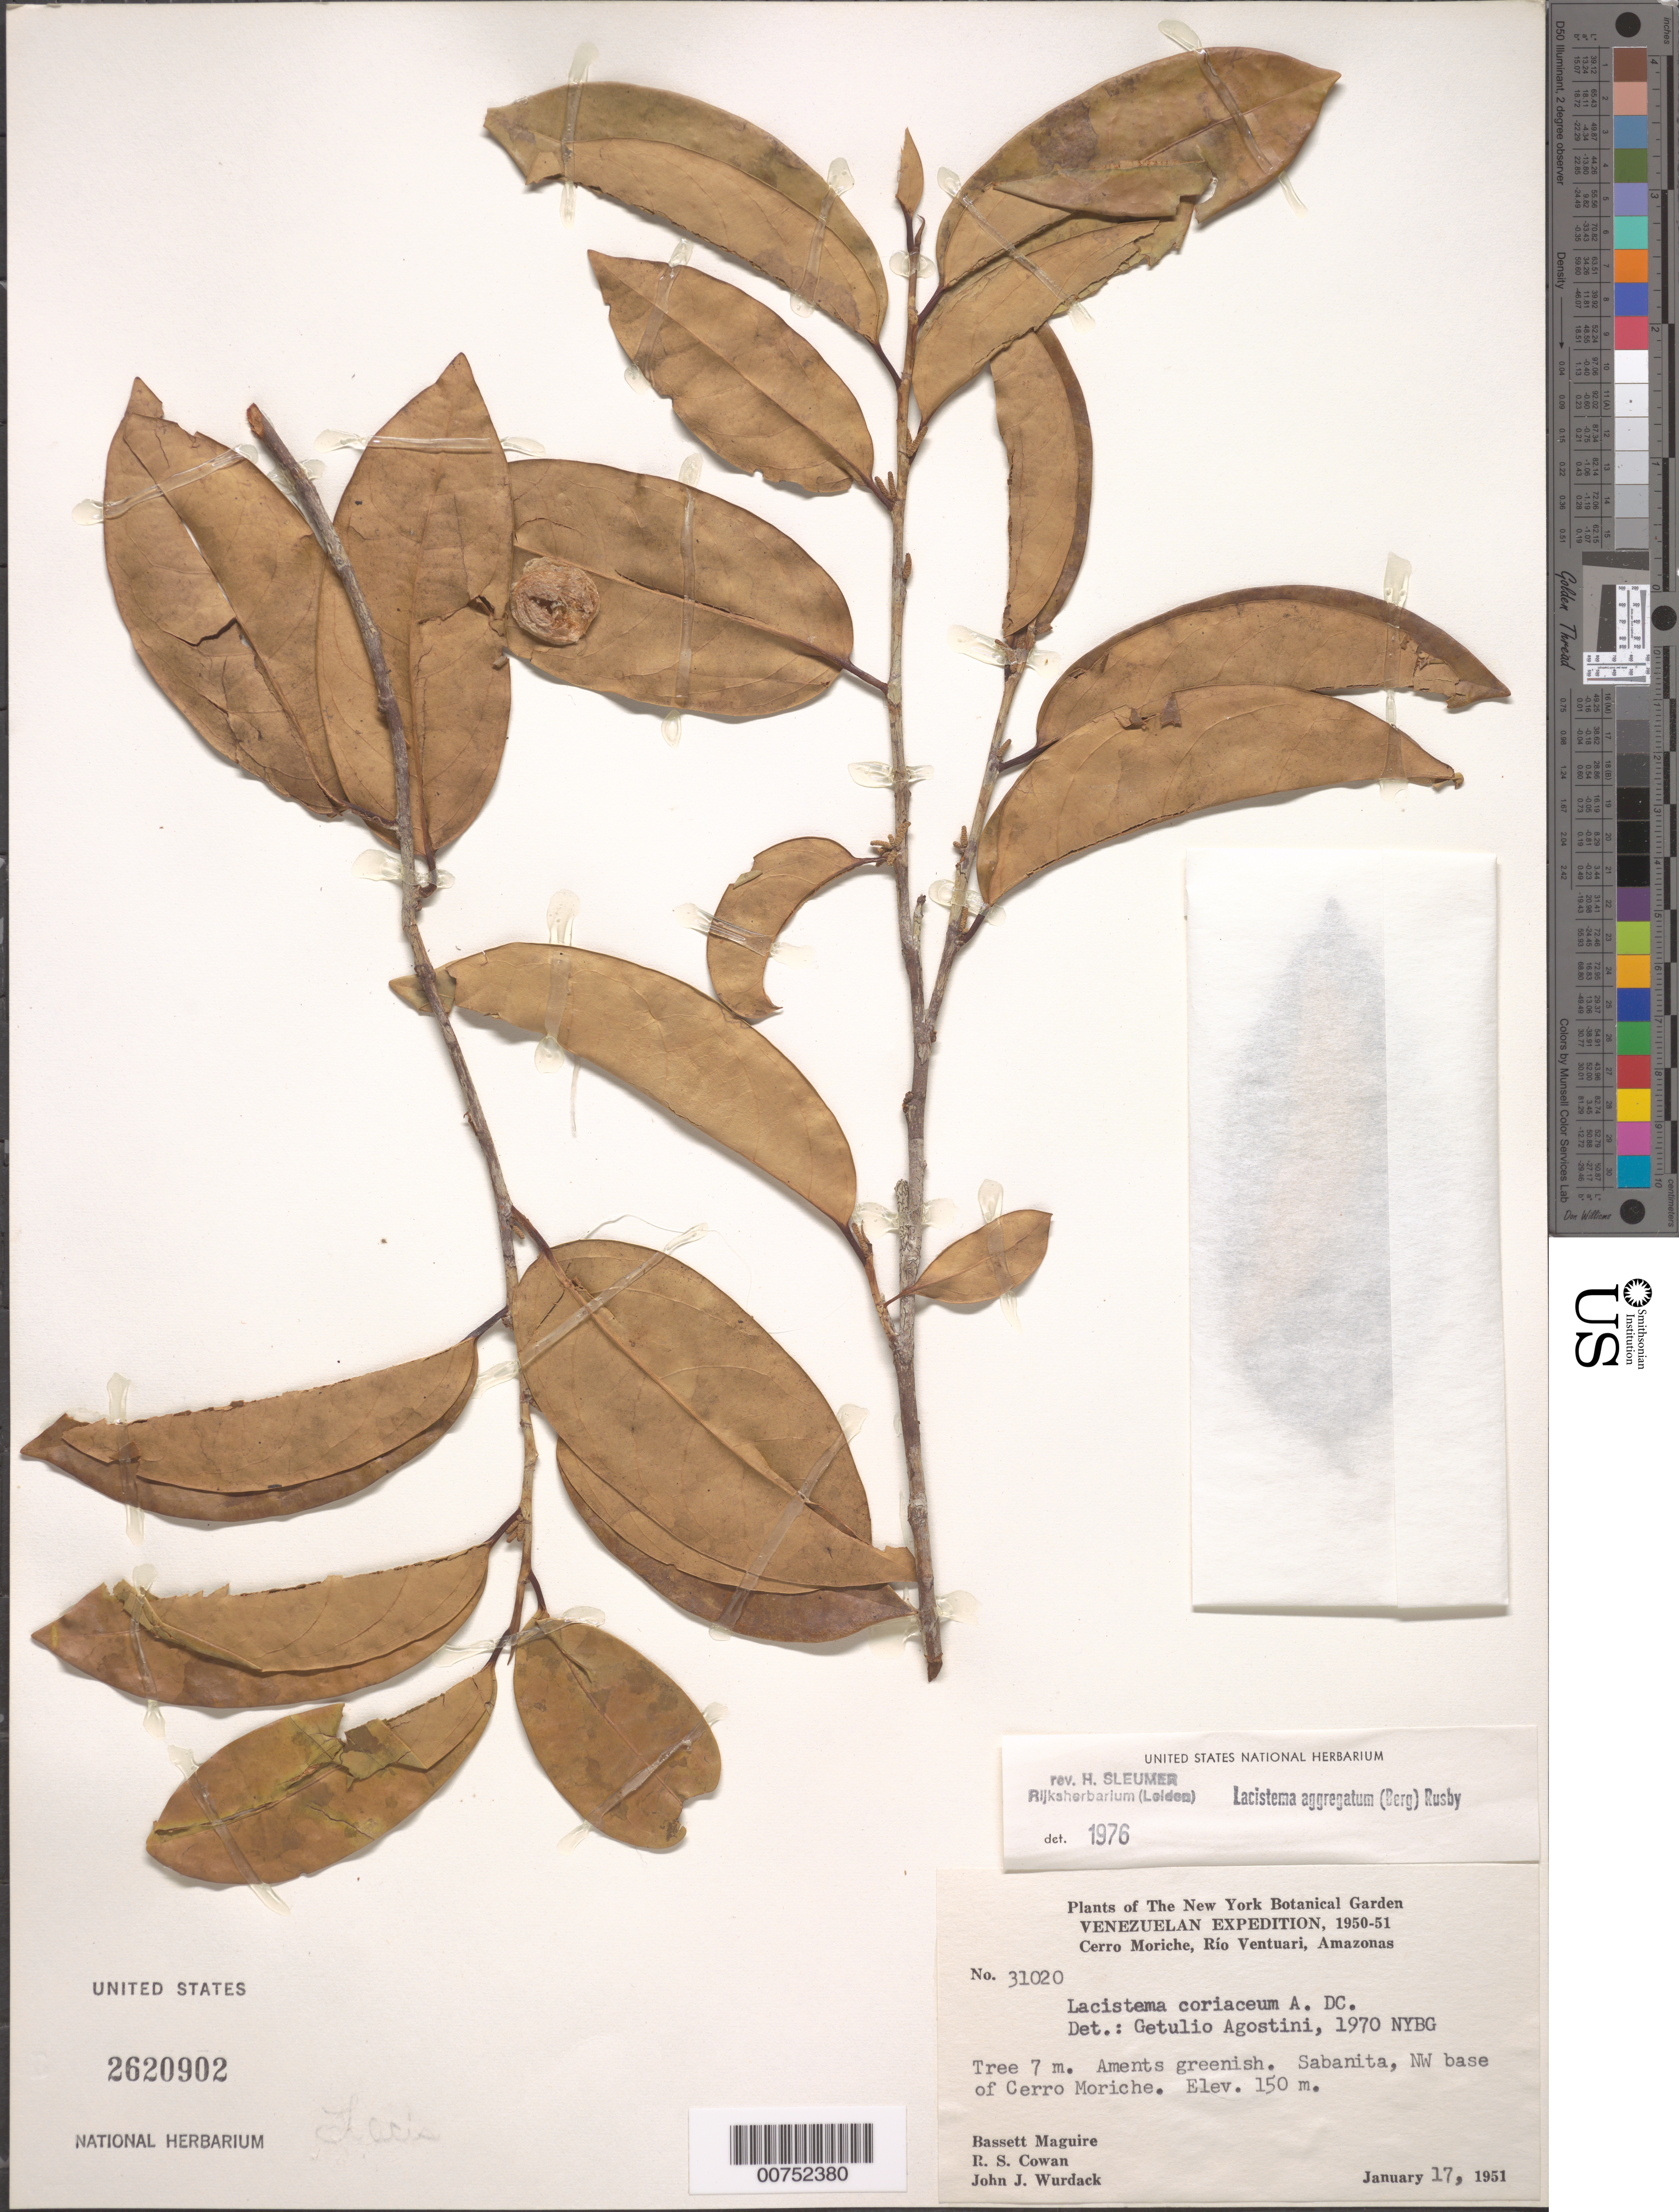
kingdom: Plantae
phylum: Tracheophyta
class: Magnoliopsida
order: Malpighiales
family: Lacistemataceae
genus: Lacistema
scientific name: Lacistema aggregatum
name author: (P.J. Bergius) Rusby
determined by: Sleumer, H. O.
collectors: B. Maguire, R. S. Cowan & J. J. Wurdack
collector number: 31020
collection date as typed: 17-Jan-51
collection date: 1951-01-17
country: Venezuela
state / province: Amazonas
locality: Cerro Moriche, Río Ventuari, NW base of Cerro Moriche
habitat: Sabanita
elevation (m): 150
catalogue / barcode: US 2620902